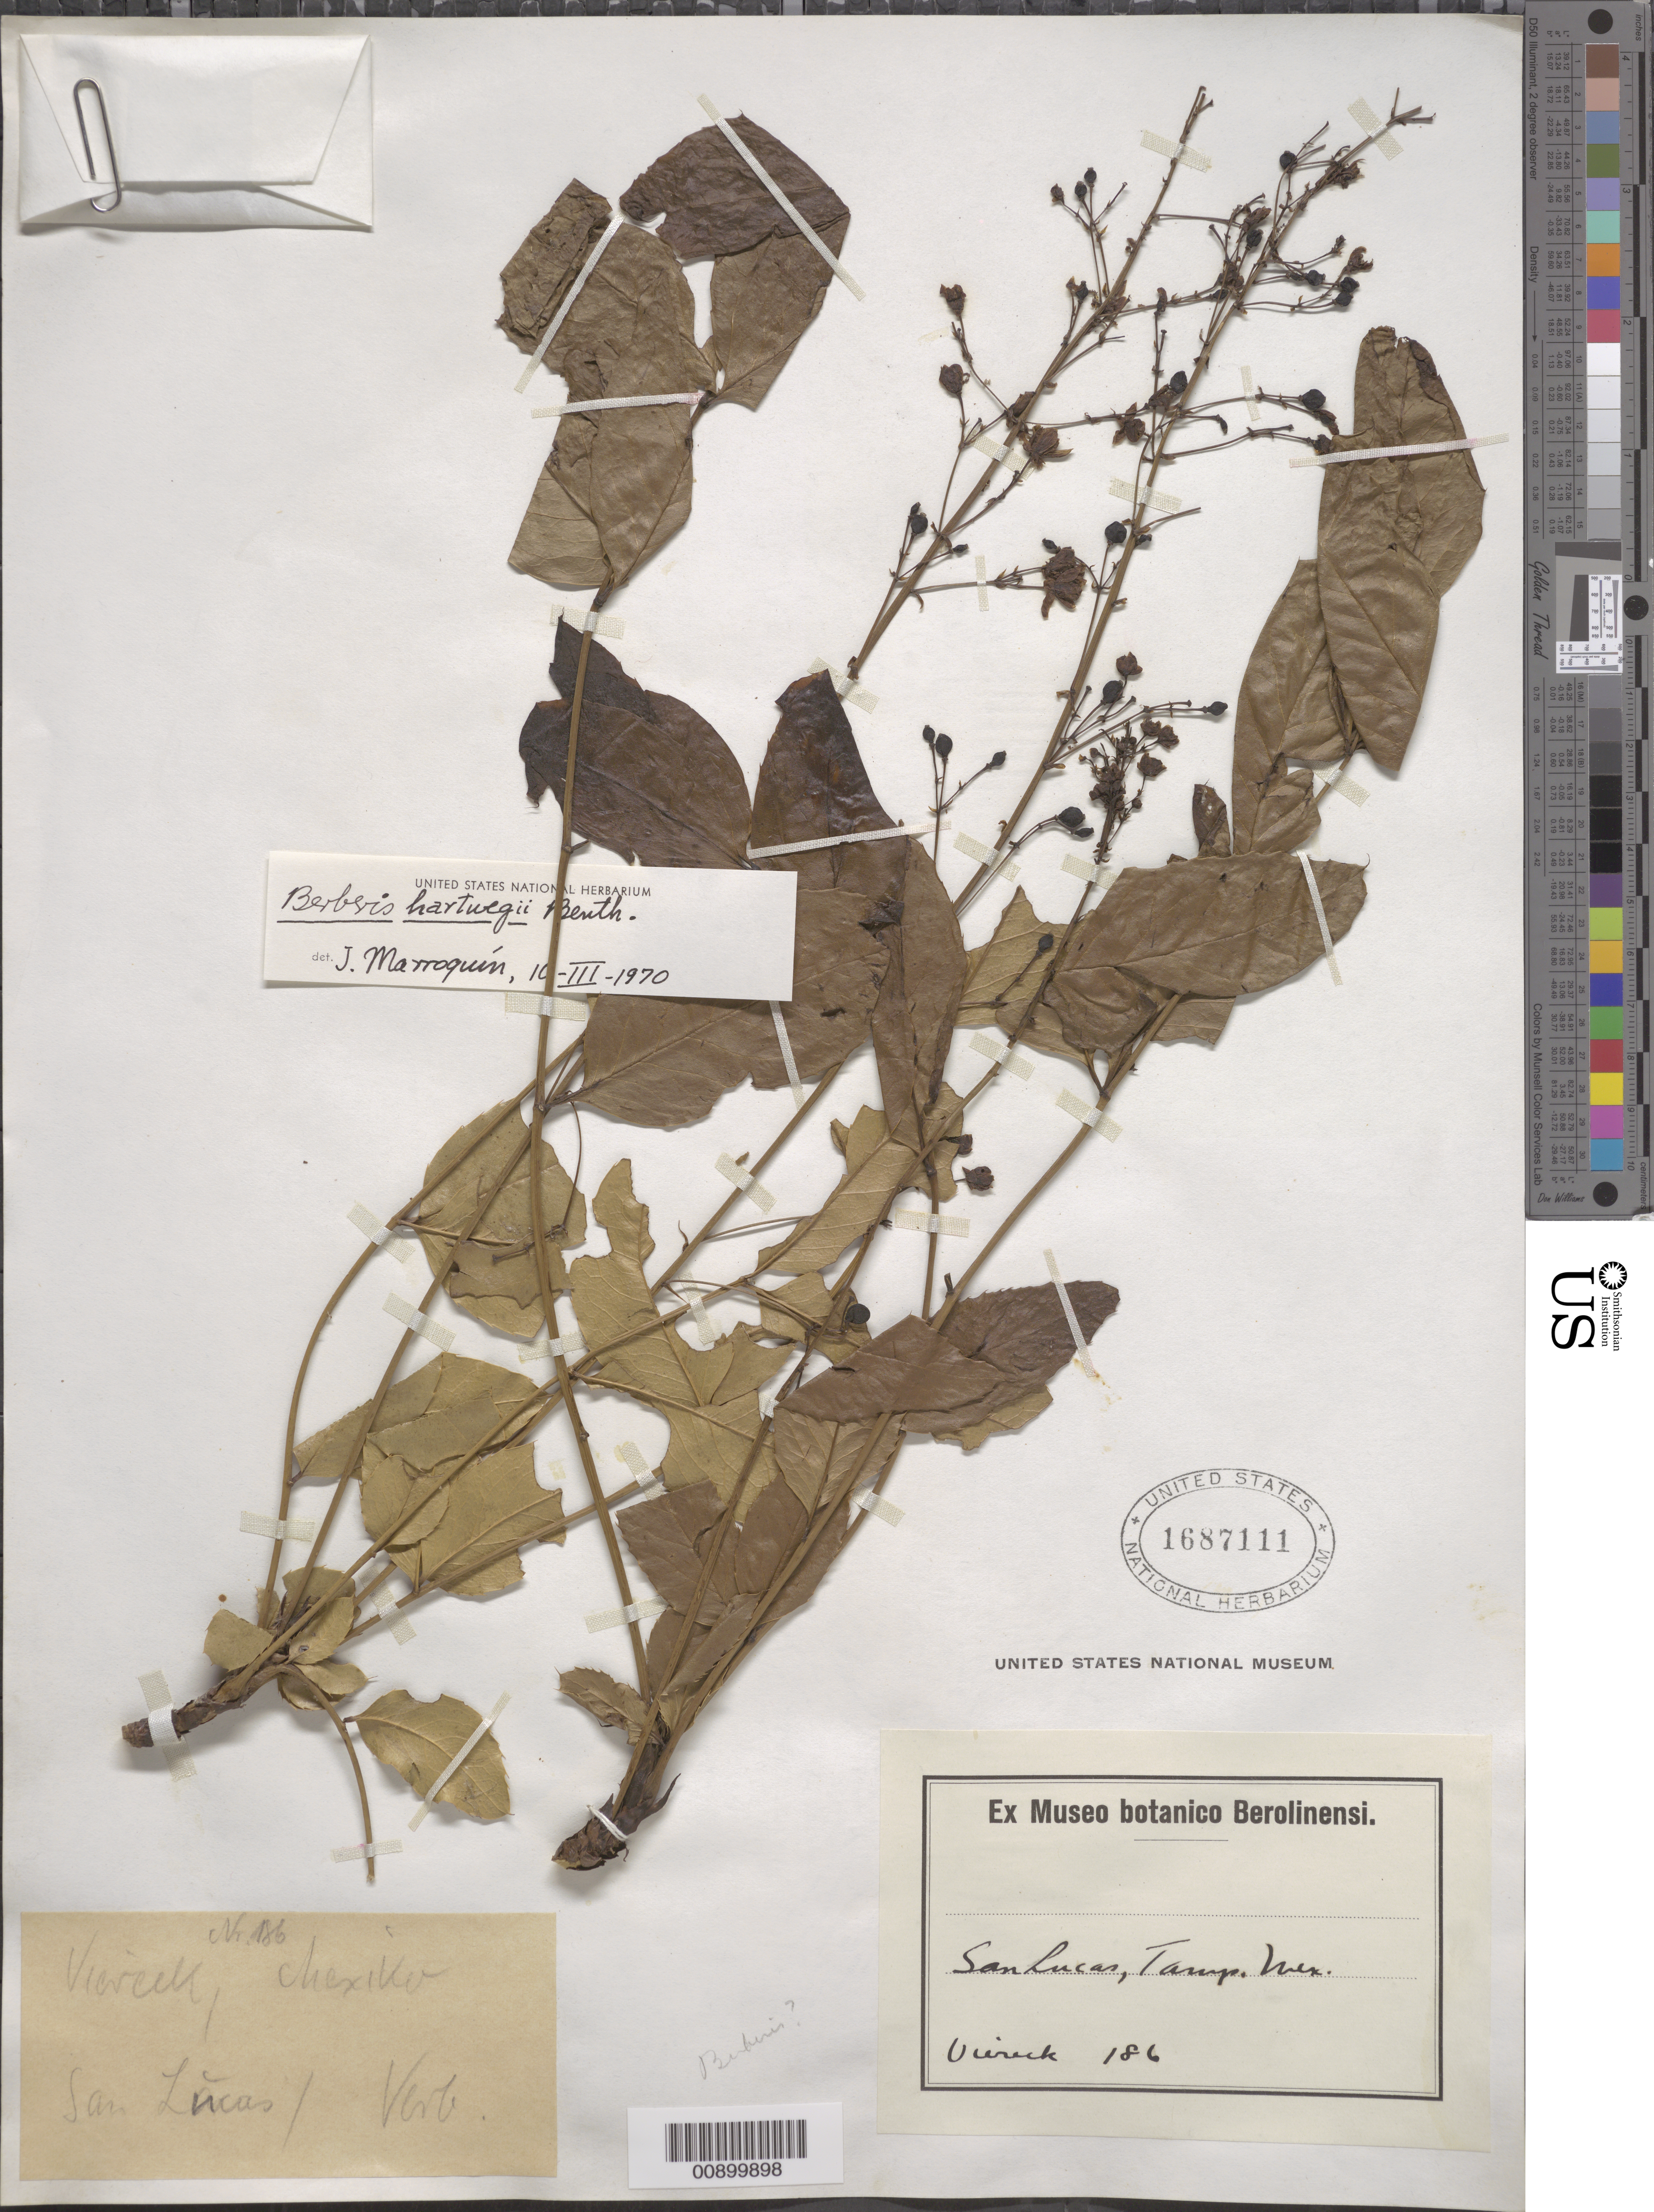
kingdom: Plantae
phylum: Tracheophyta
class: Magnoliopsida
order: Ranunculales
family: Berberidaceae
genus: Mahonia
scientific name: Mahonia hartwegii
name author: (Benth.) Fedde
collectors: H. W. Viereck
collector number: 186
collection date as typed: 1930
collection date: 1930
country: Mexico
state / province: Tamaulipas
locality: San Lucas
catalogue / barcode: US 1687111